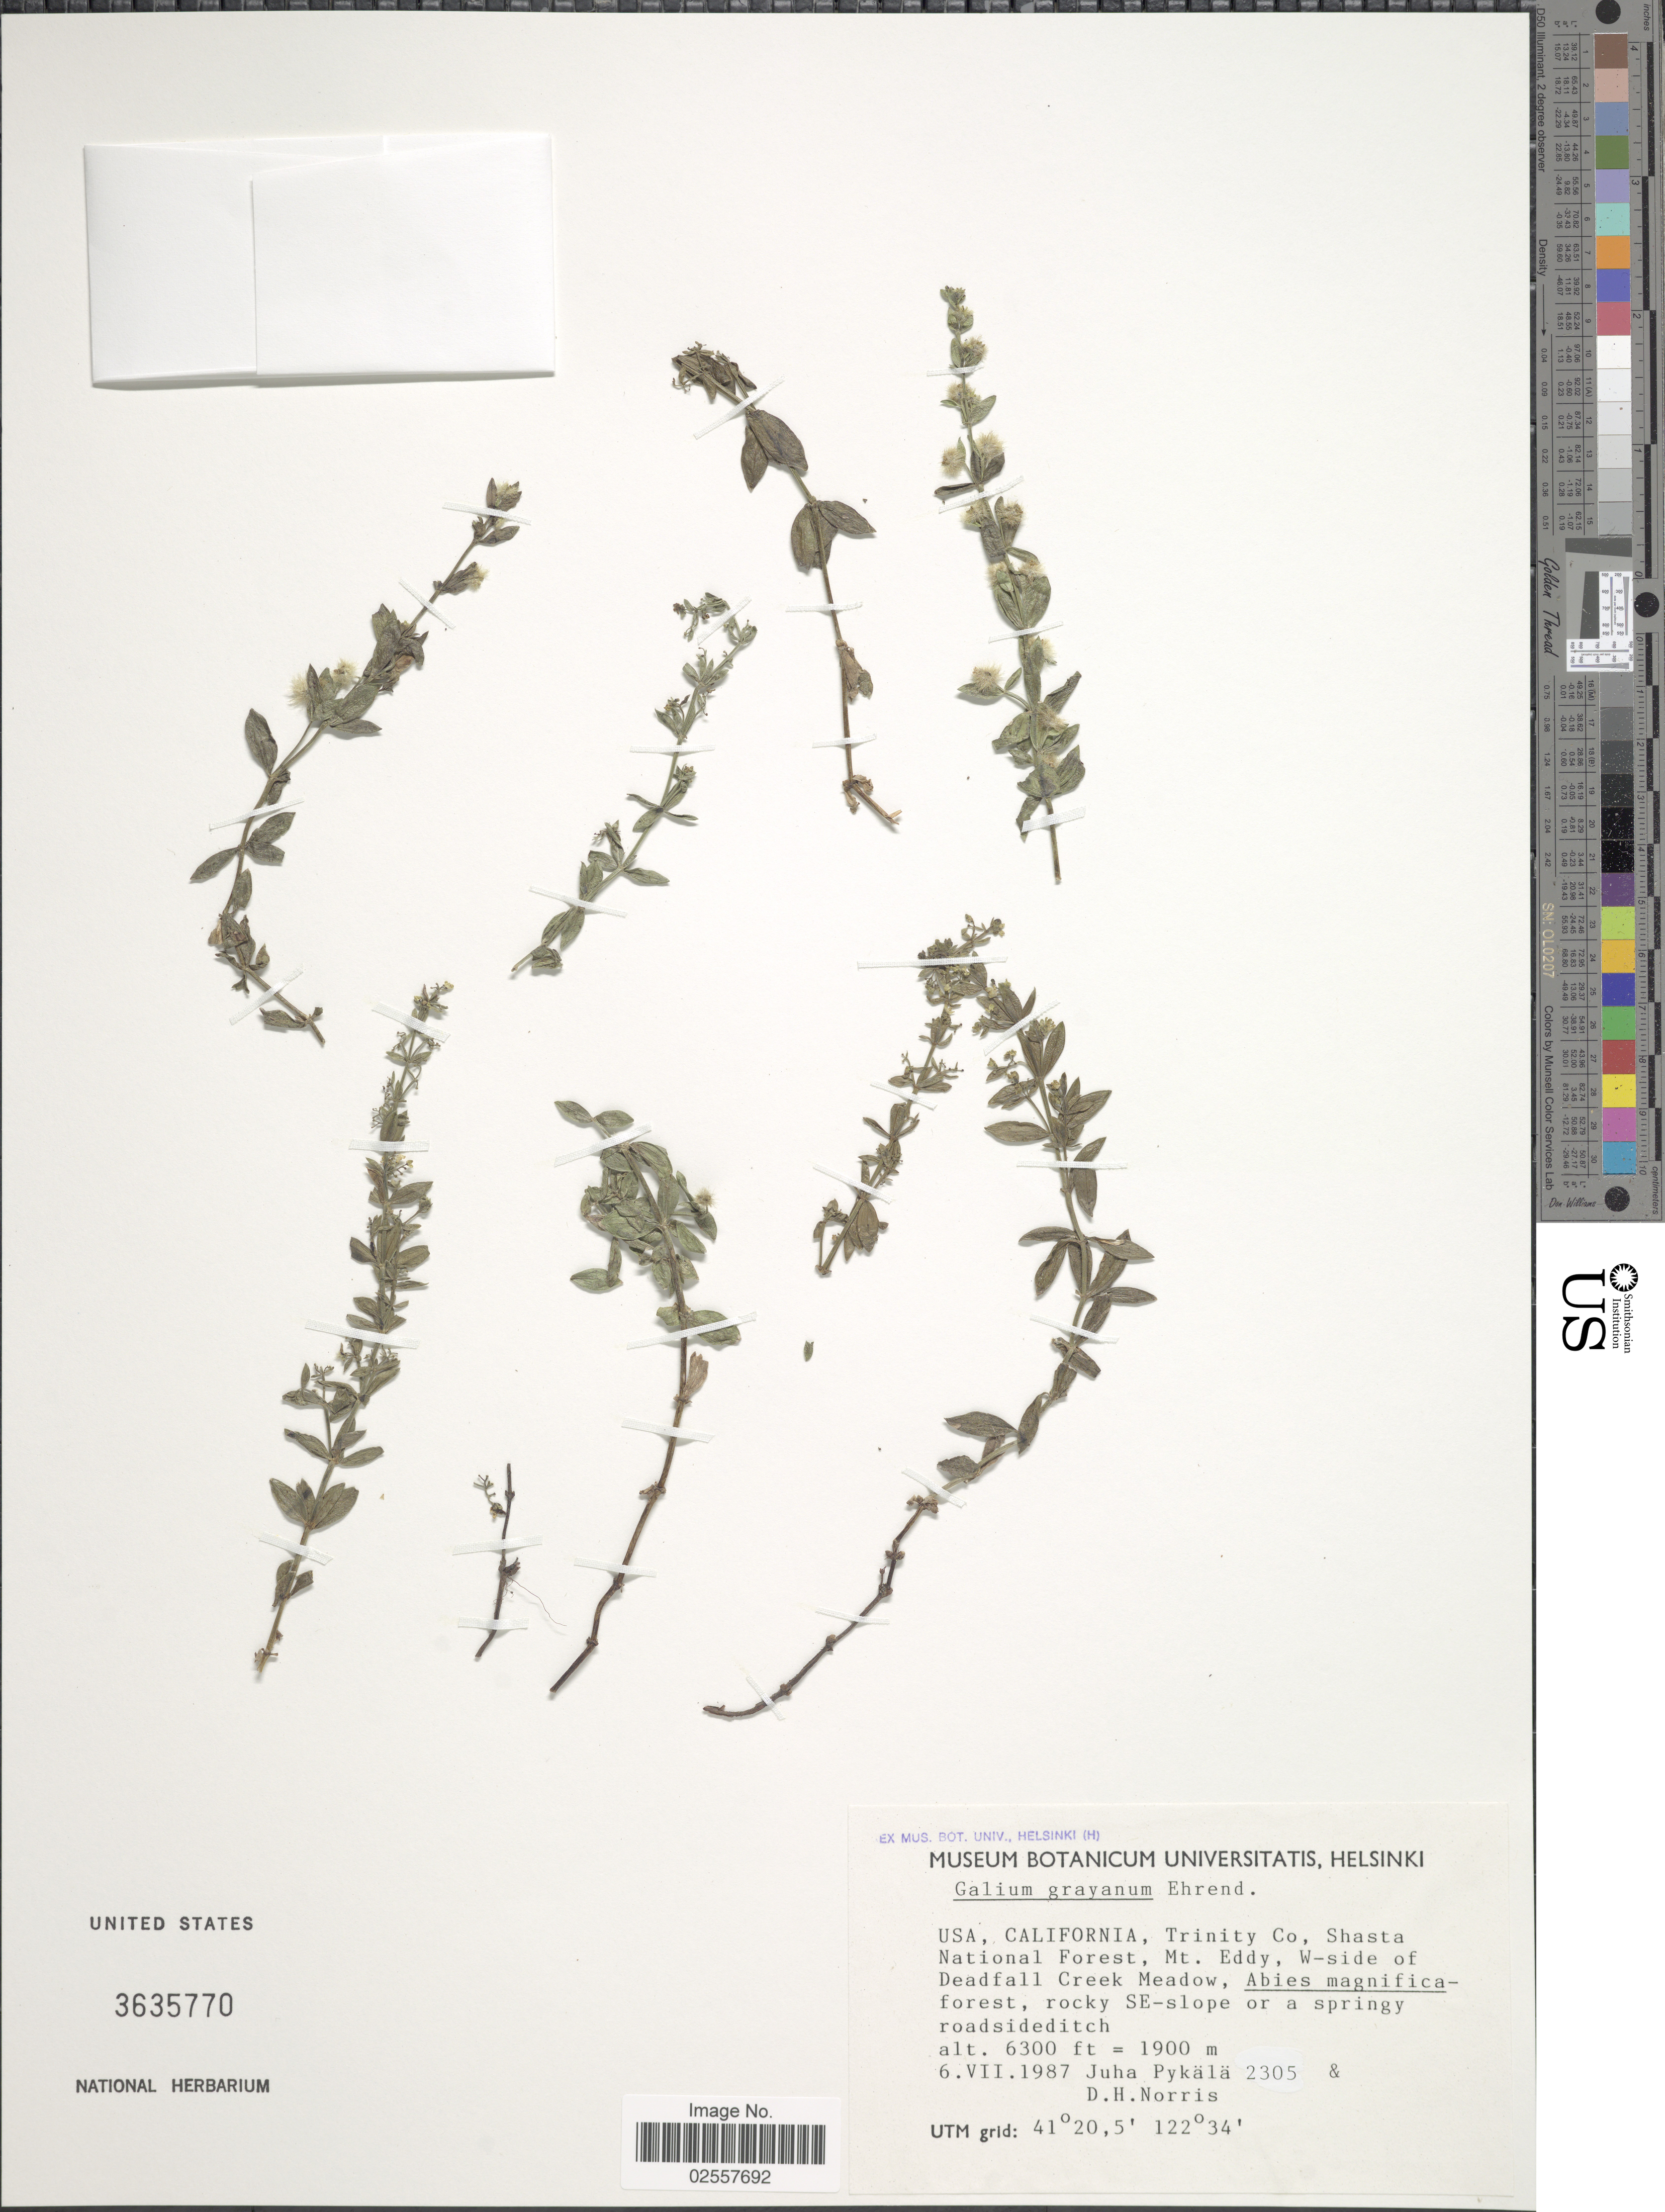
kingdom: Plantae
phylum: Tracheophyta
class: Magnoliopsida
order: Gentianales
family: Rubiaceae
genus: Galium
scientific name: Galium grayanum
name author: Ehrend.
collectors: J. Pykala & D. H. Norris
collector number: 2305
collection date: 1987-07-06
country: United States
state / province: California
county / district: Trinity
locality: USA, Trinity Co, Shasta National Forest, Mt. Eddy, W-side of Deadfall Creek Meadow, rocky SE-slope or a springy roadsideditch.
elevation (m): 1920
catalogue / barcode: US 3635770